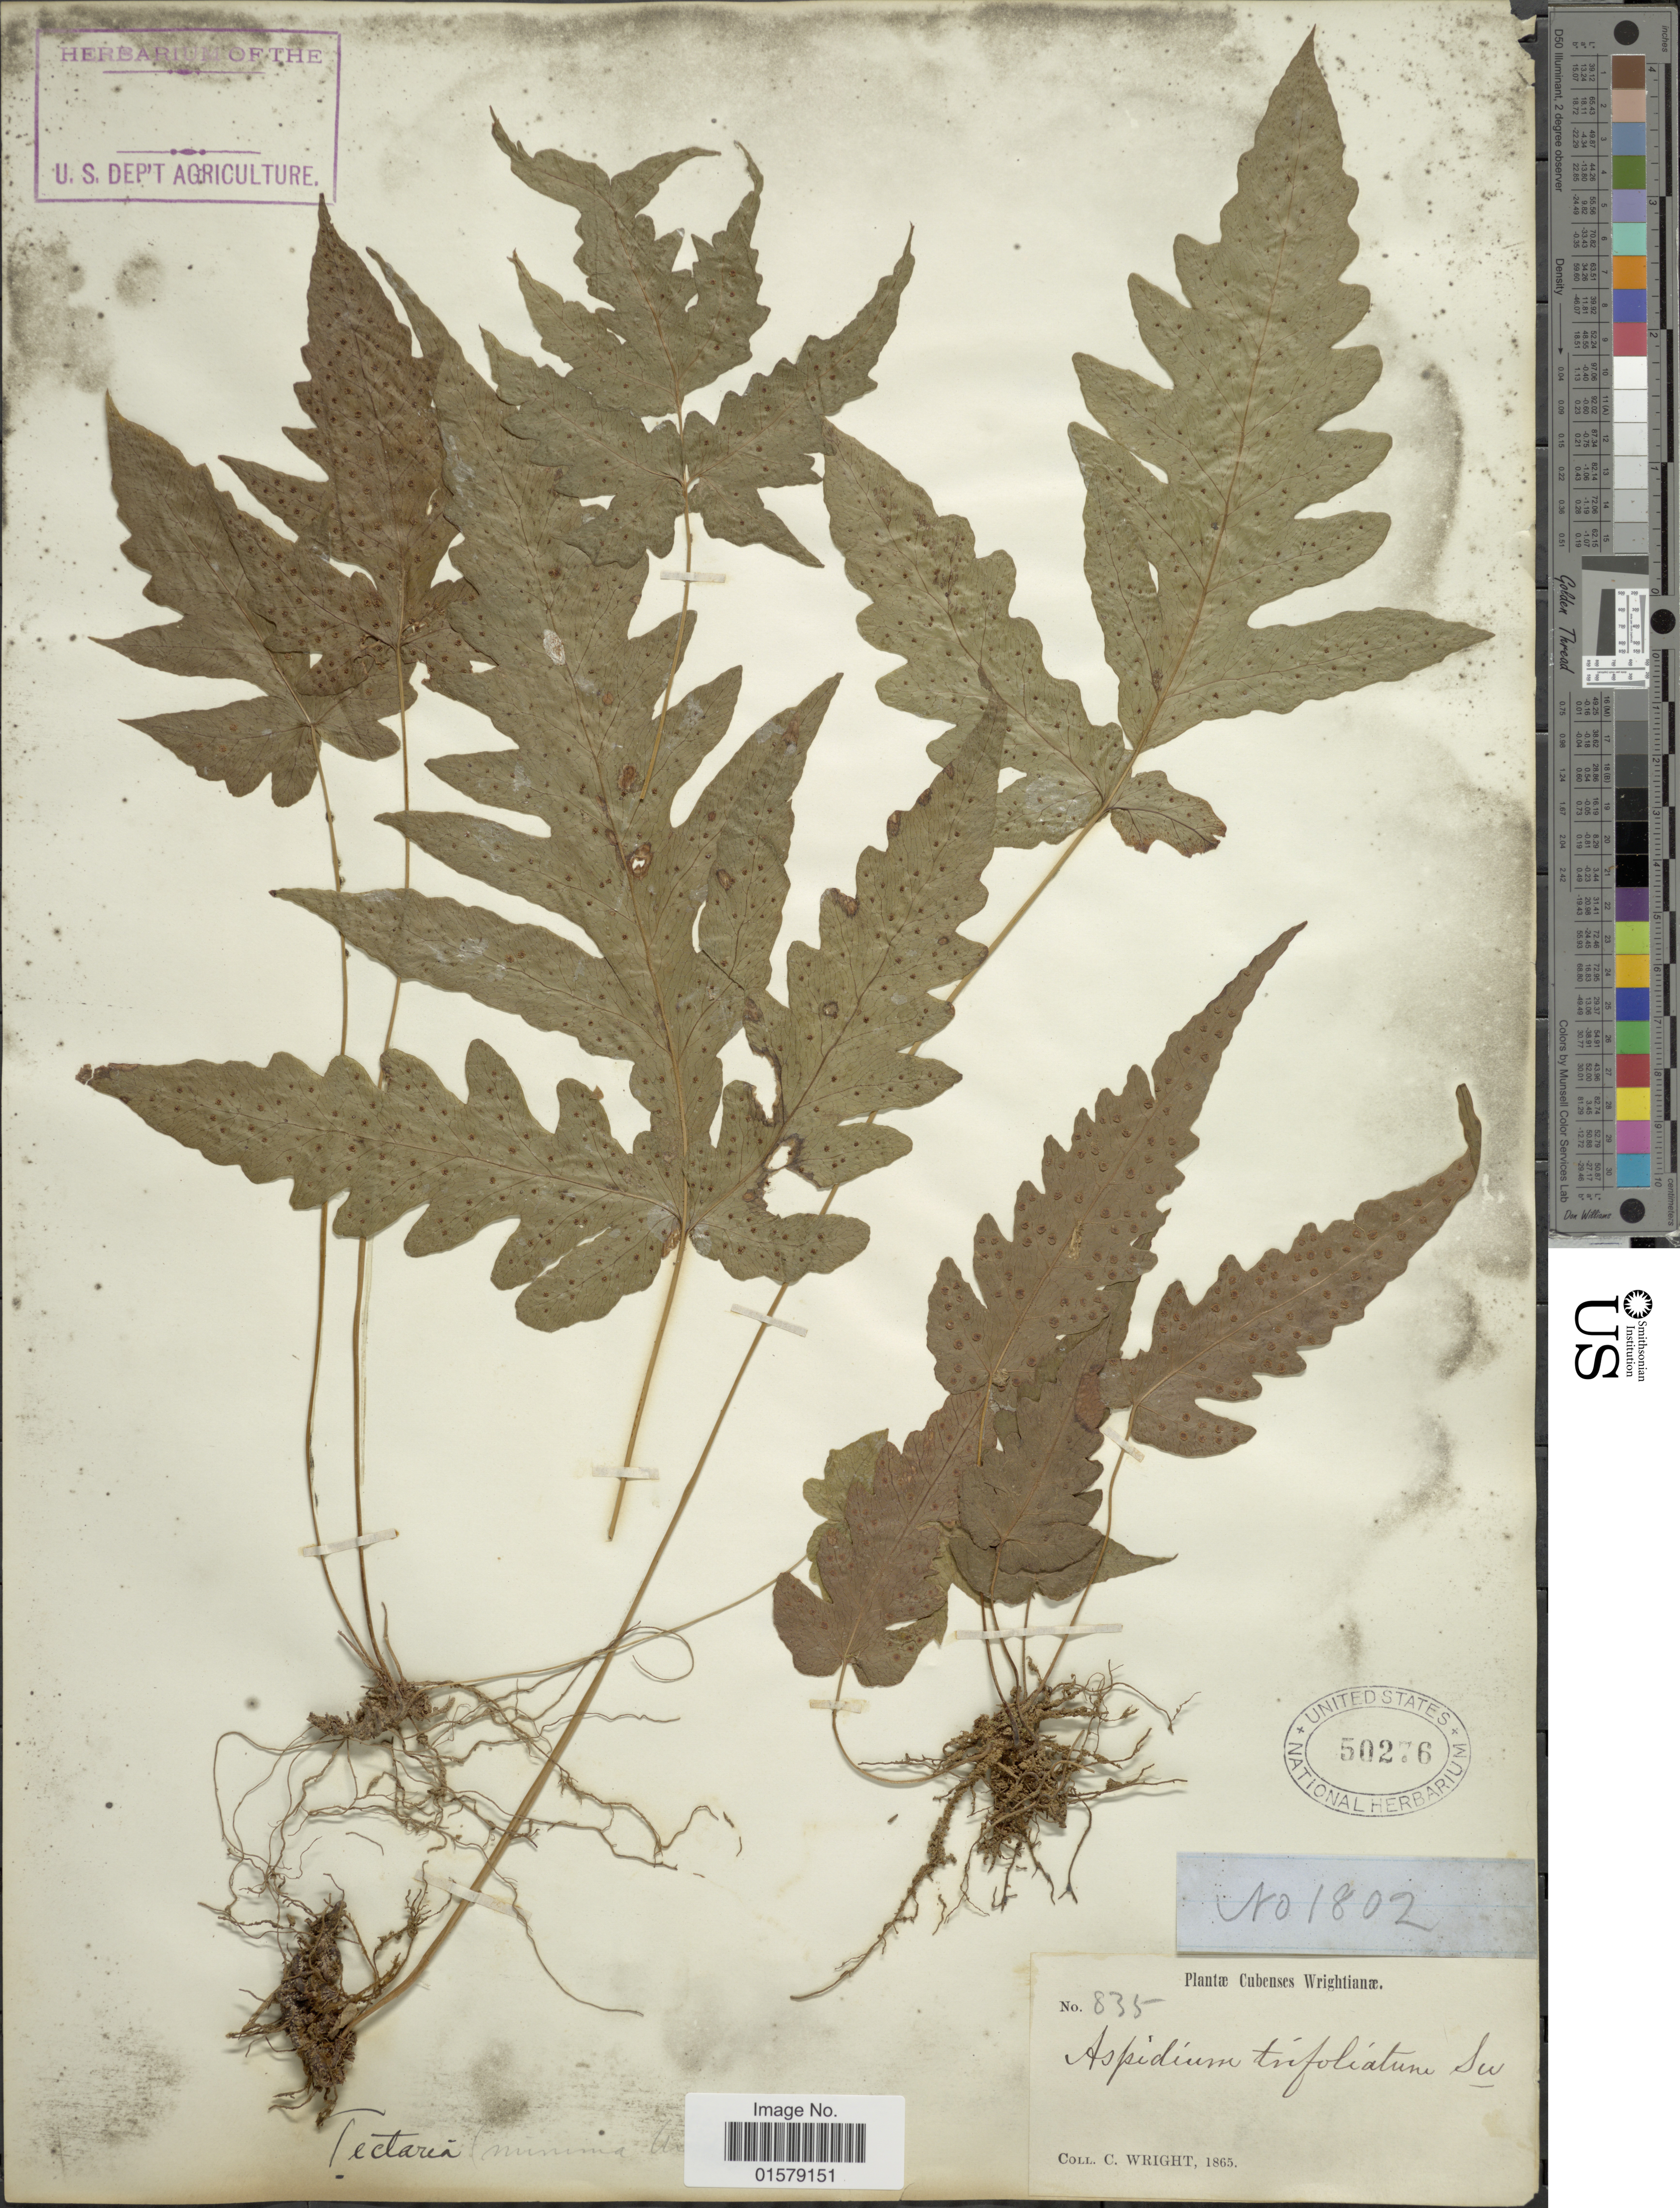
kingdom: Plantae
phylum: Tracheophyta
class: Polypodiopsida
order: Polypodiales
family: Tectariaceae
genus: Tectaria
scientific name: Tectaria fimbriata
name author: (Willd.) Lourteig & Proctor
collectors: C. Wright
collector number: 835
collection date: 1865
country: Cuba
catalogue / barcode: US 50276